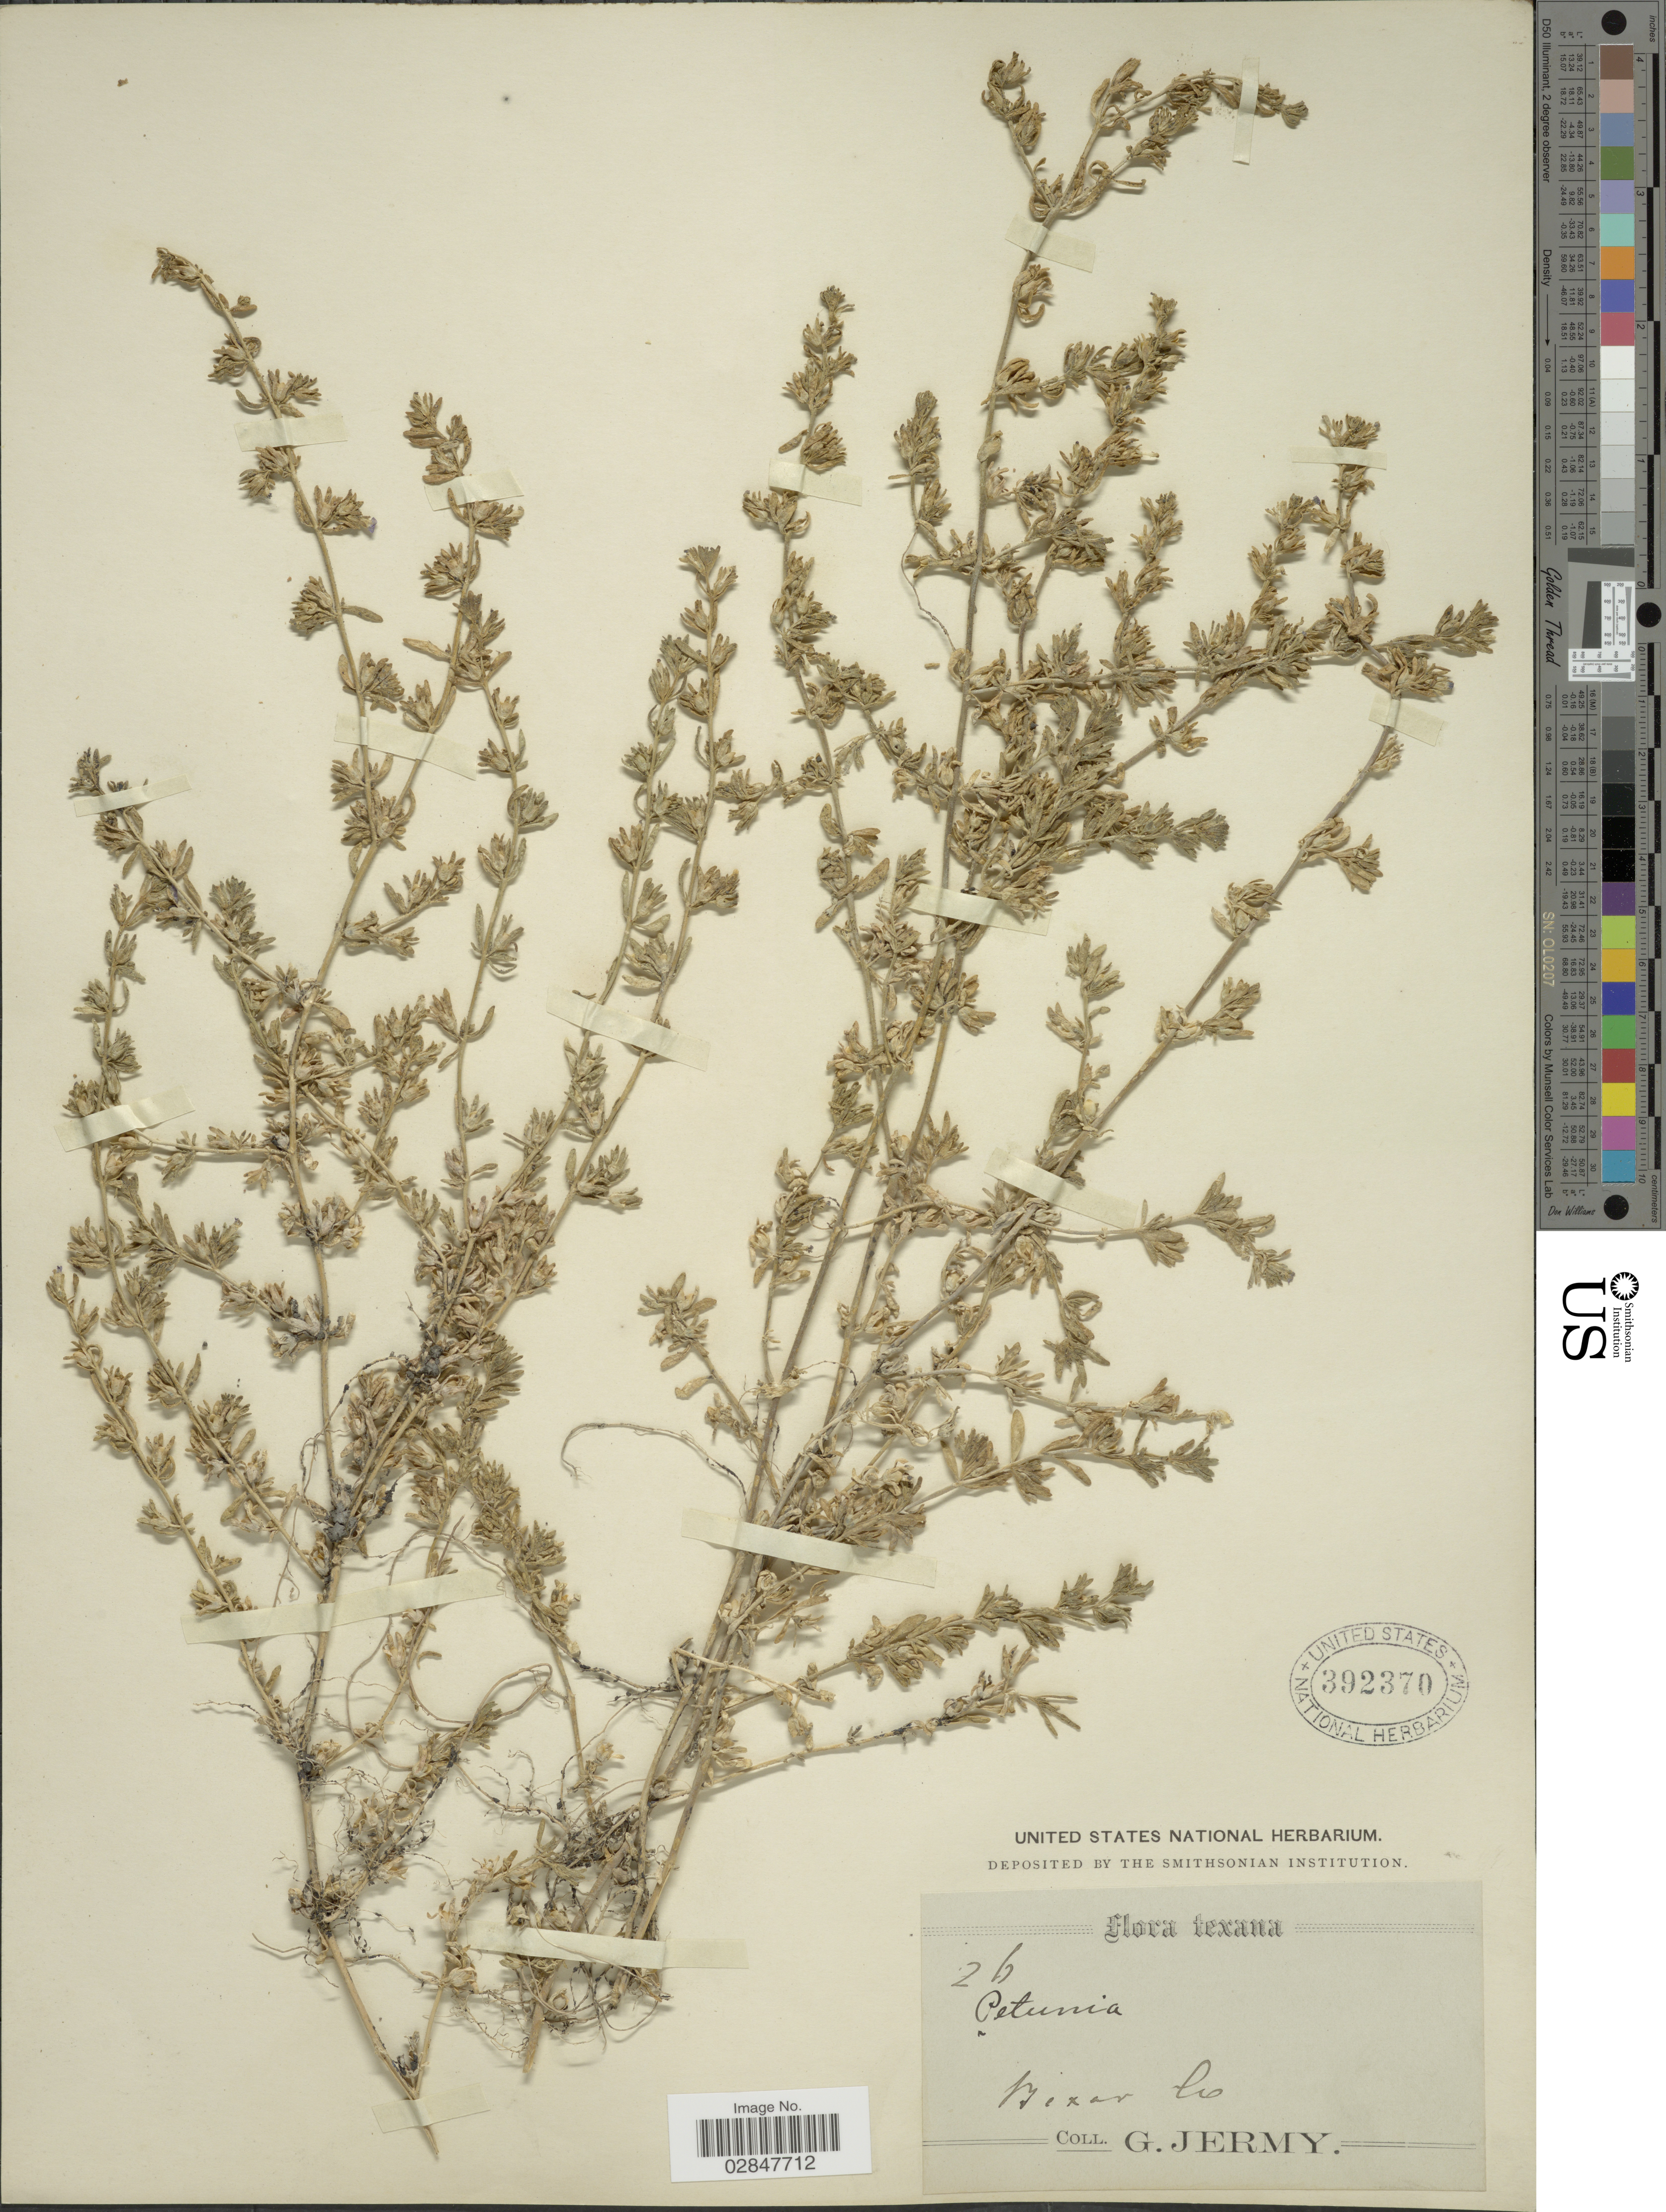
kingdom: Plantae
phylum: Tracheophyta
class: Magnoliopsida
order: Solanales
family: Solanaceae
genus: Petunia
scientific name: Petunia parviflora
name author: Juss.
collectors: G. Jermy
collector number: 26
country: United States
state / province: Texas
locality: Bexar Co.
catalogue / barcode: US 392370